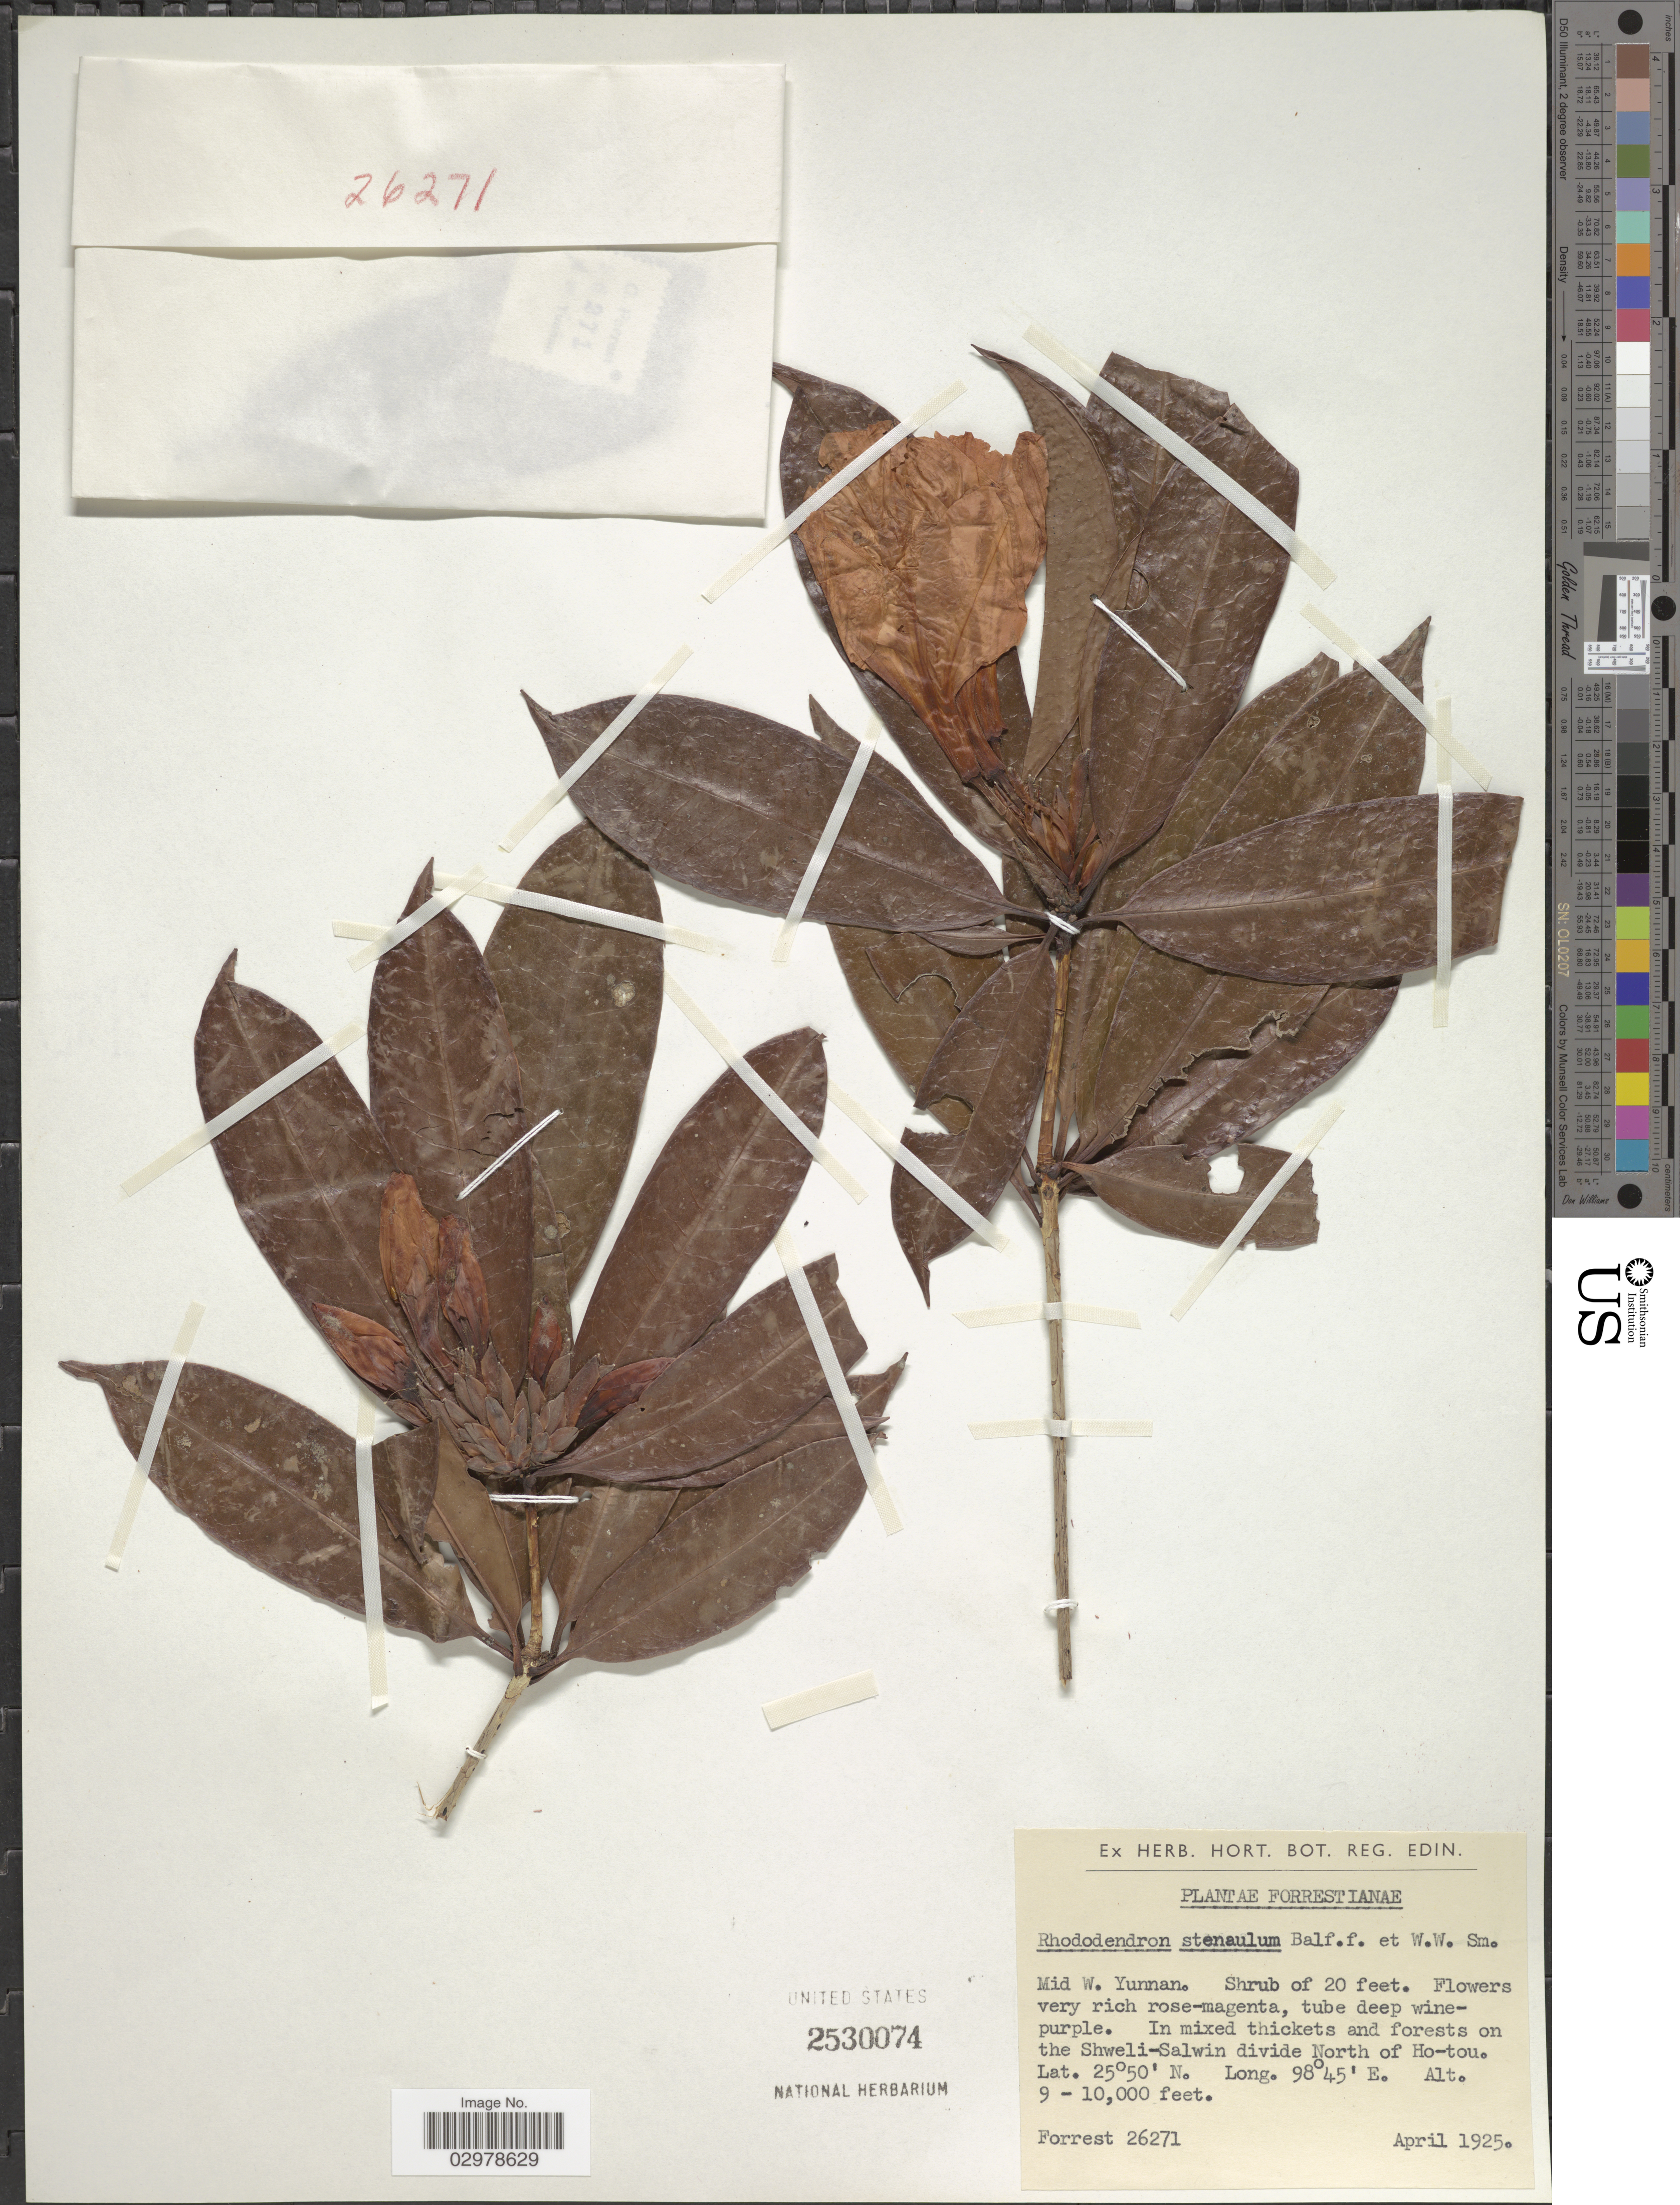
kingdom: Plantae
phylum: Tracheophyta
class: Magnoliopsida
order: Ericales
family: Ericaceae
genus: Rhododendron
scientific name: Rhododendron stenaulum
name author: Balf. f. & W.W. Sm.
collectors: -. Forrest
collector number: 26271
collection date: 1925-04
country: China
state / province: Yunnan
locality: Mid W. Yunnan. In mixed thickets and forests on the Shweli-Salwin divide North of Ho-Tou.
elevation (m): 2743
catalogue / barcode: US 2530074